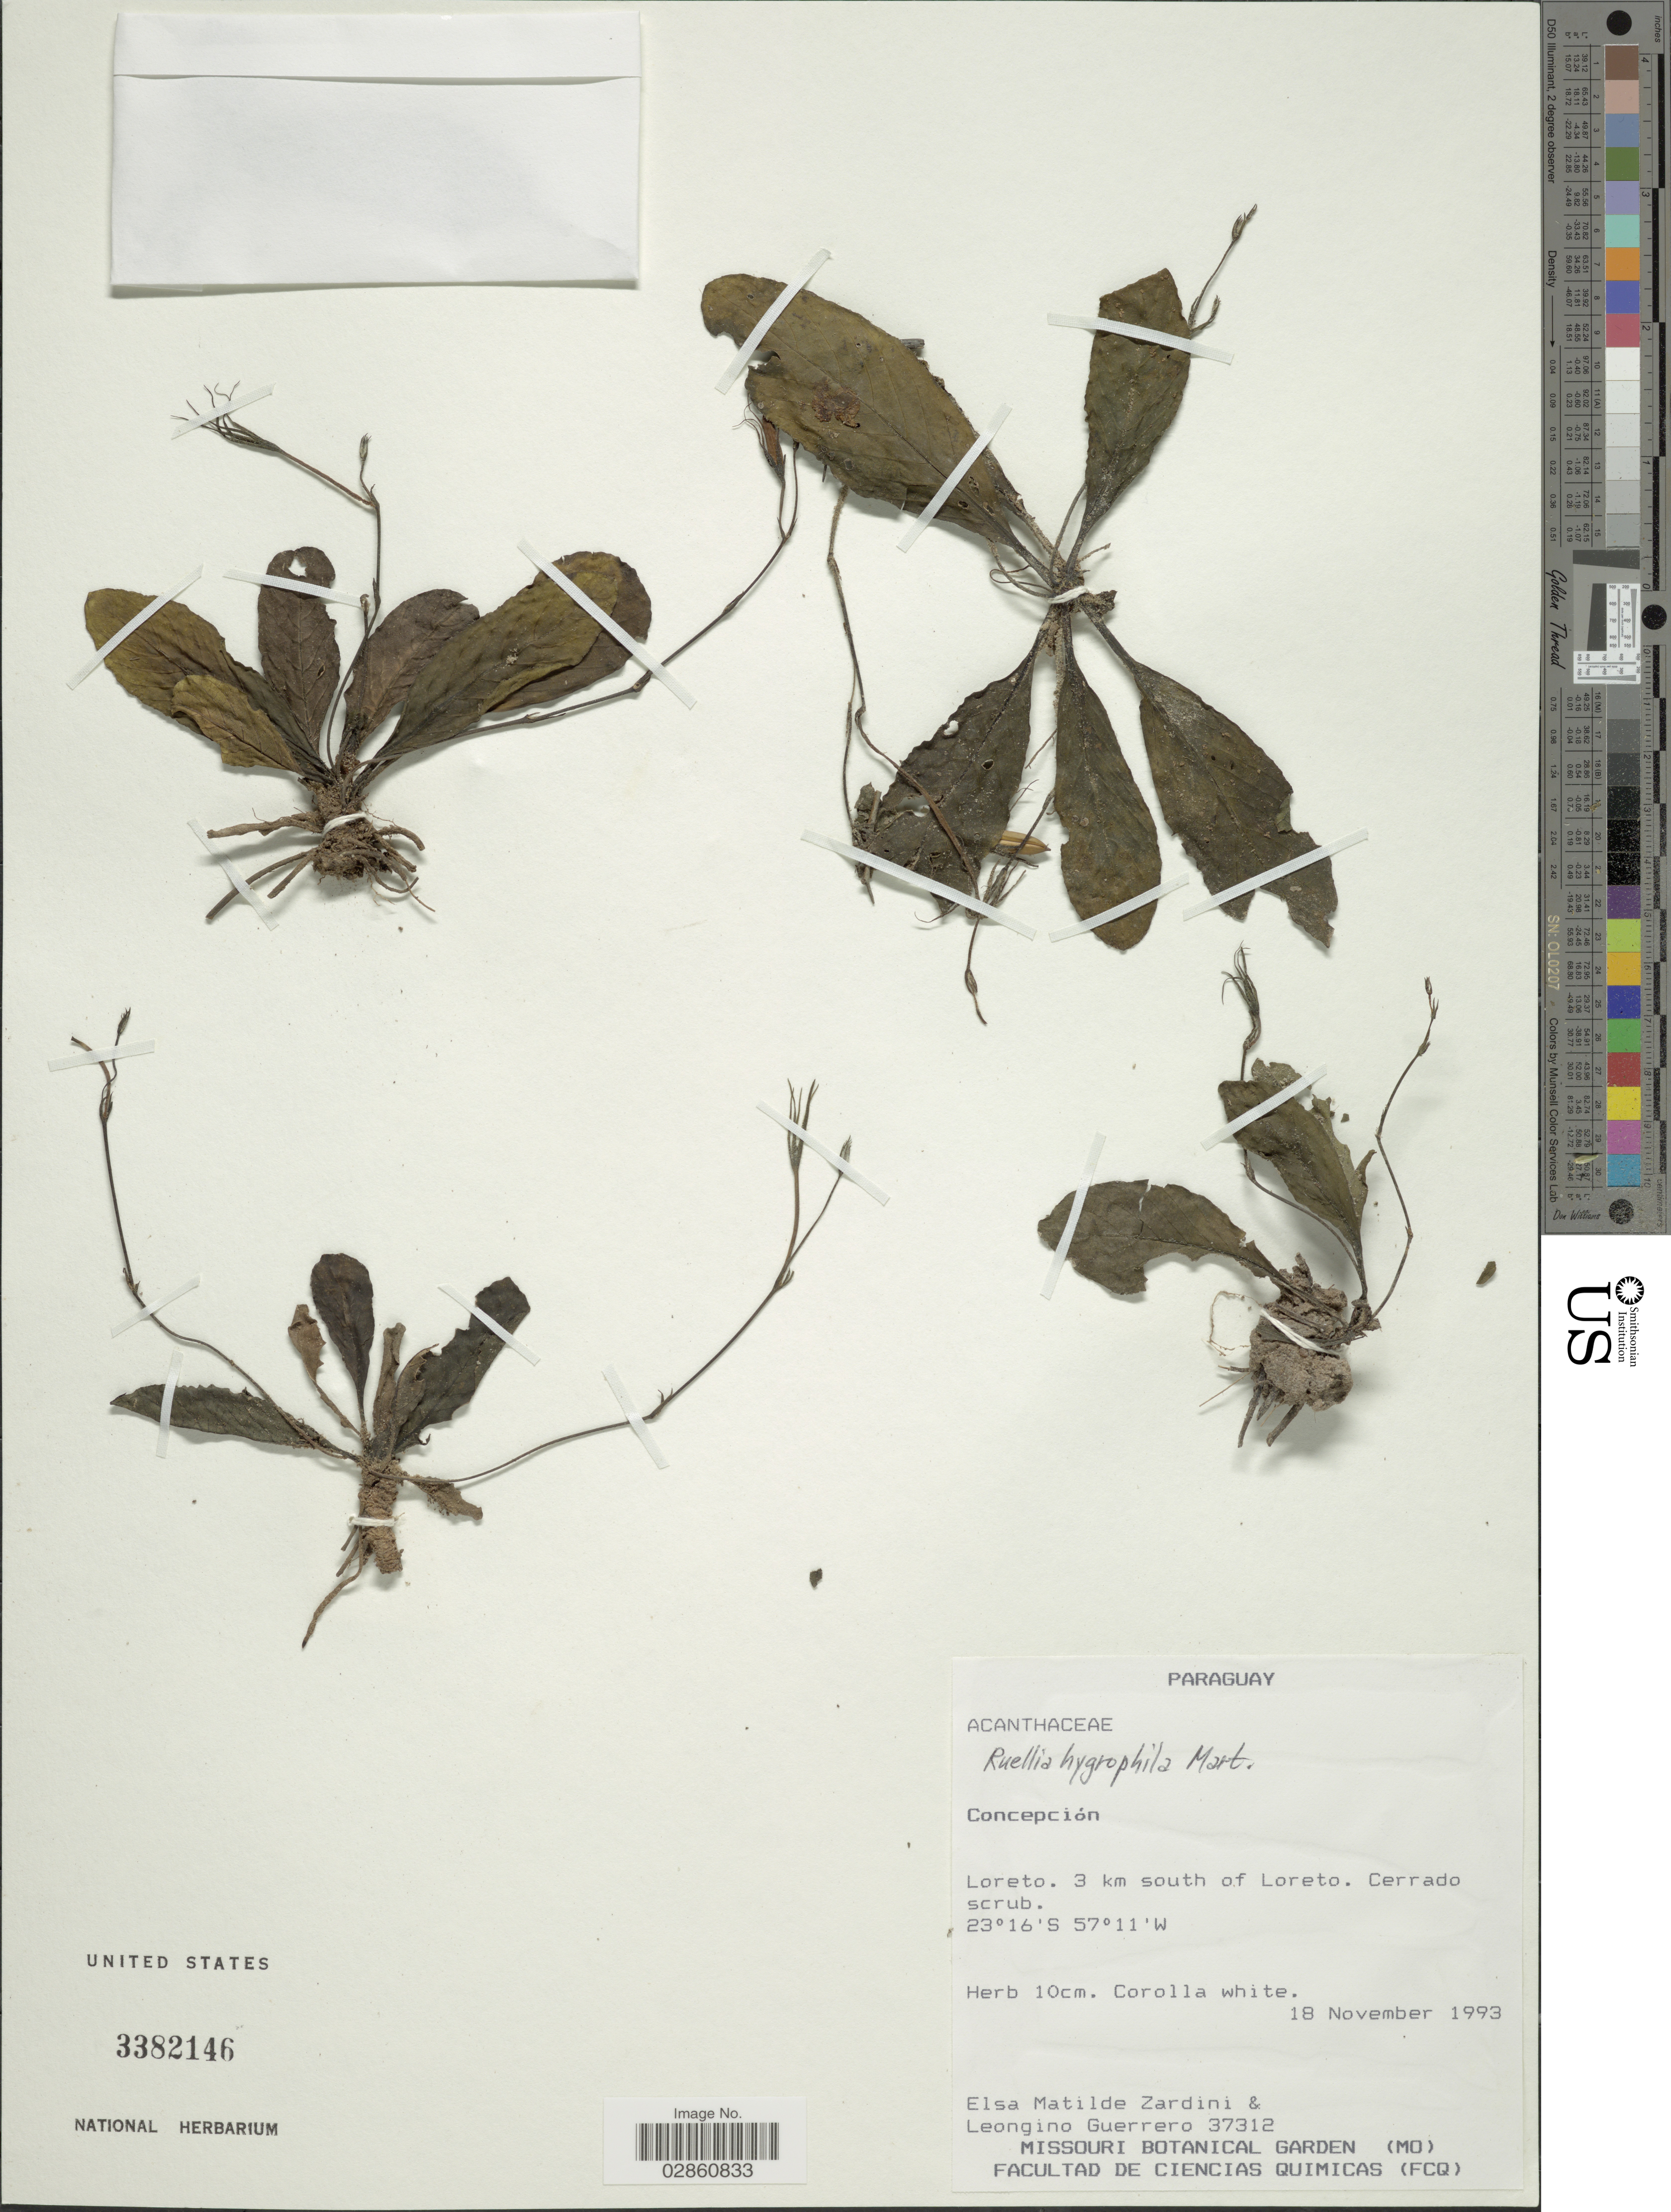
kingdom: Plantae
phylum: Tracheophyta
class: Magnoliopsida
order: Lamiales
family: Acanthaceae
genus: Ruellia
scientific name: Ruellia hygrophila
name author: Mart.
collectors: E. M. Zardini & L. Guerrero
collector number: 37312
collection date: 1993-11-18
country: Paraguay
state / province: Concepcion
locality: Loreto. 3 km south of Loreto.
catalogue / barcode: US 3382146